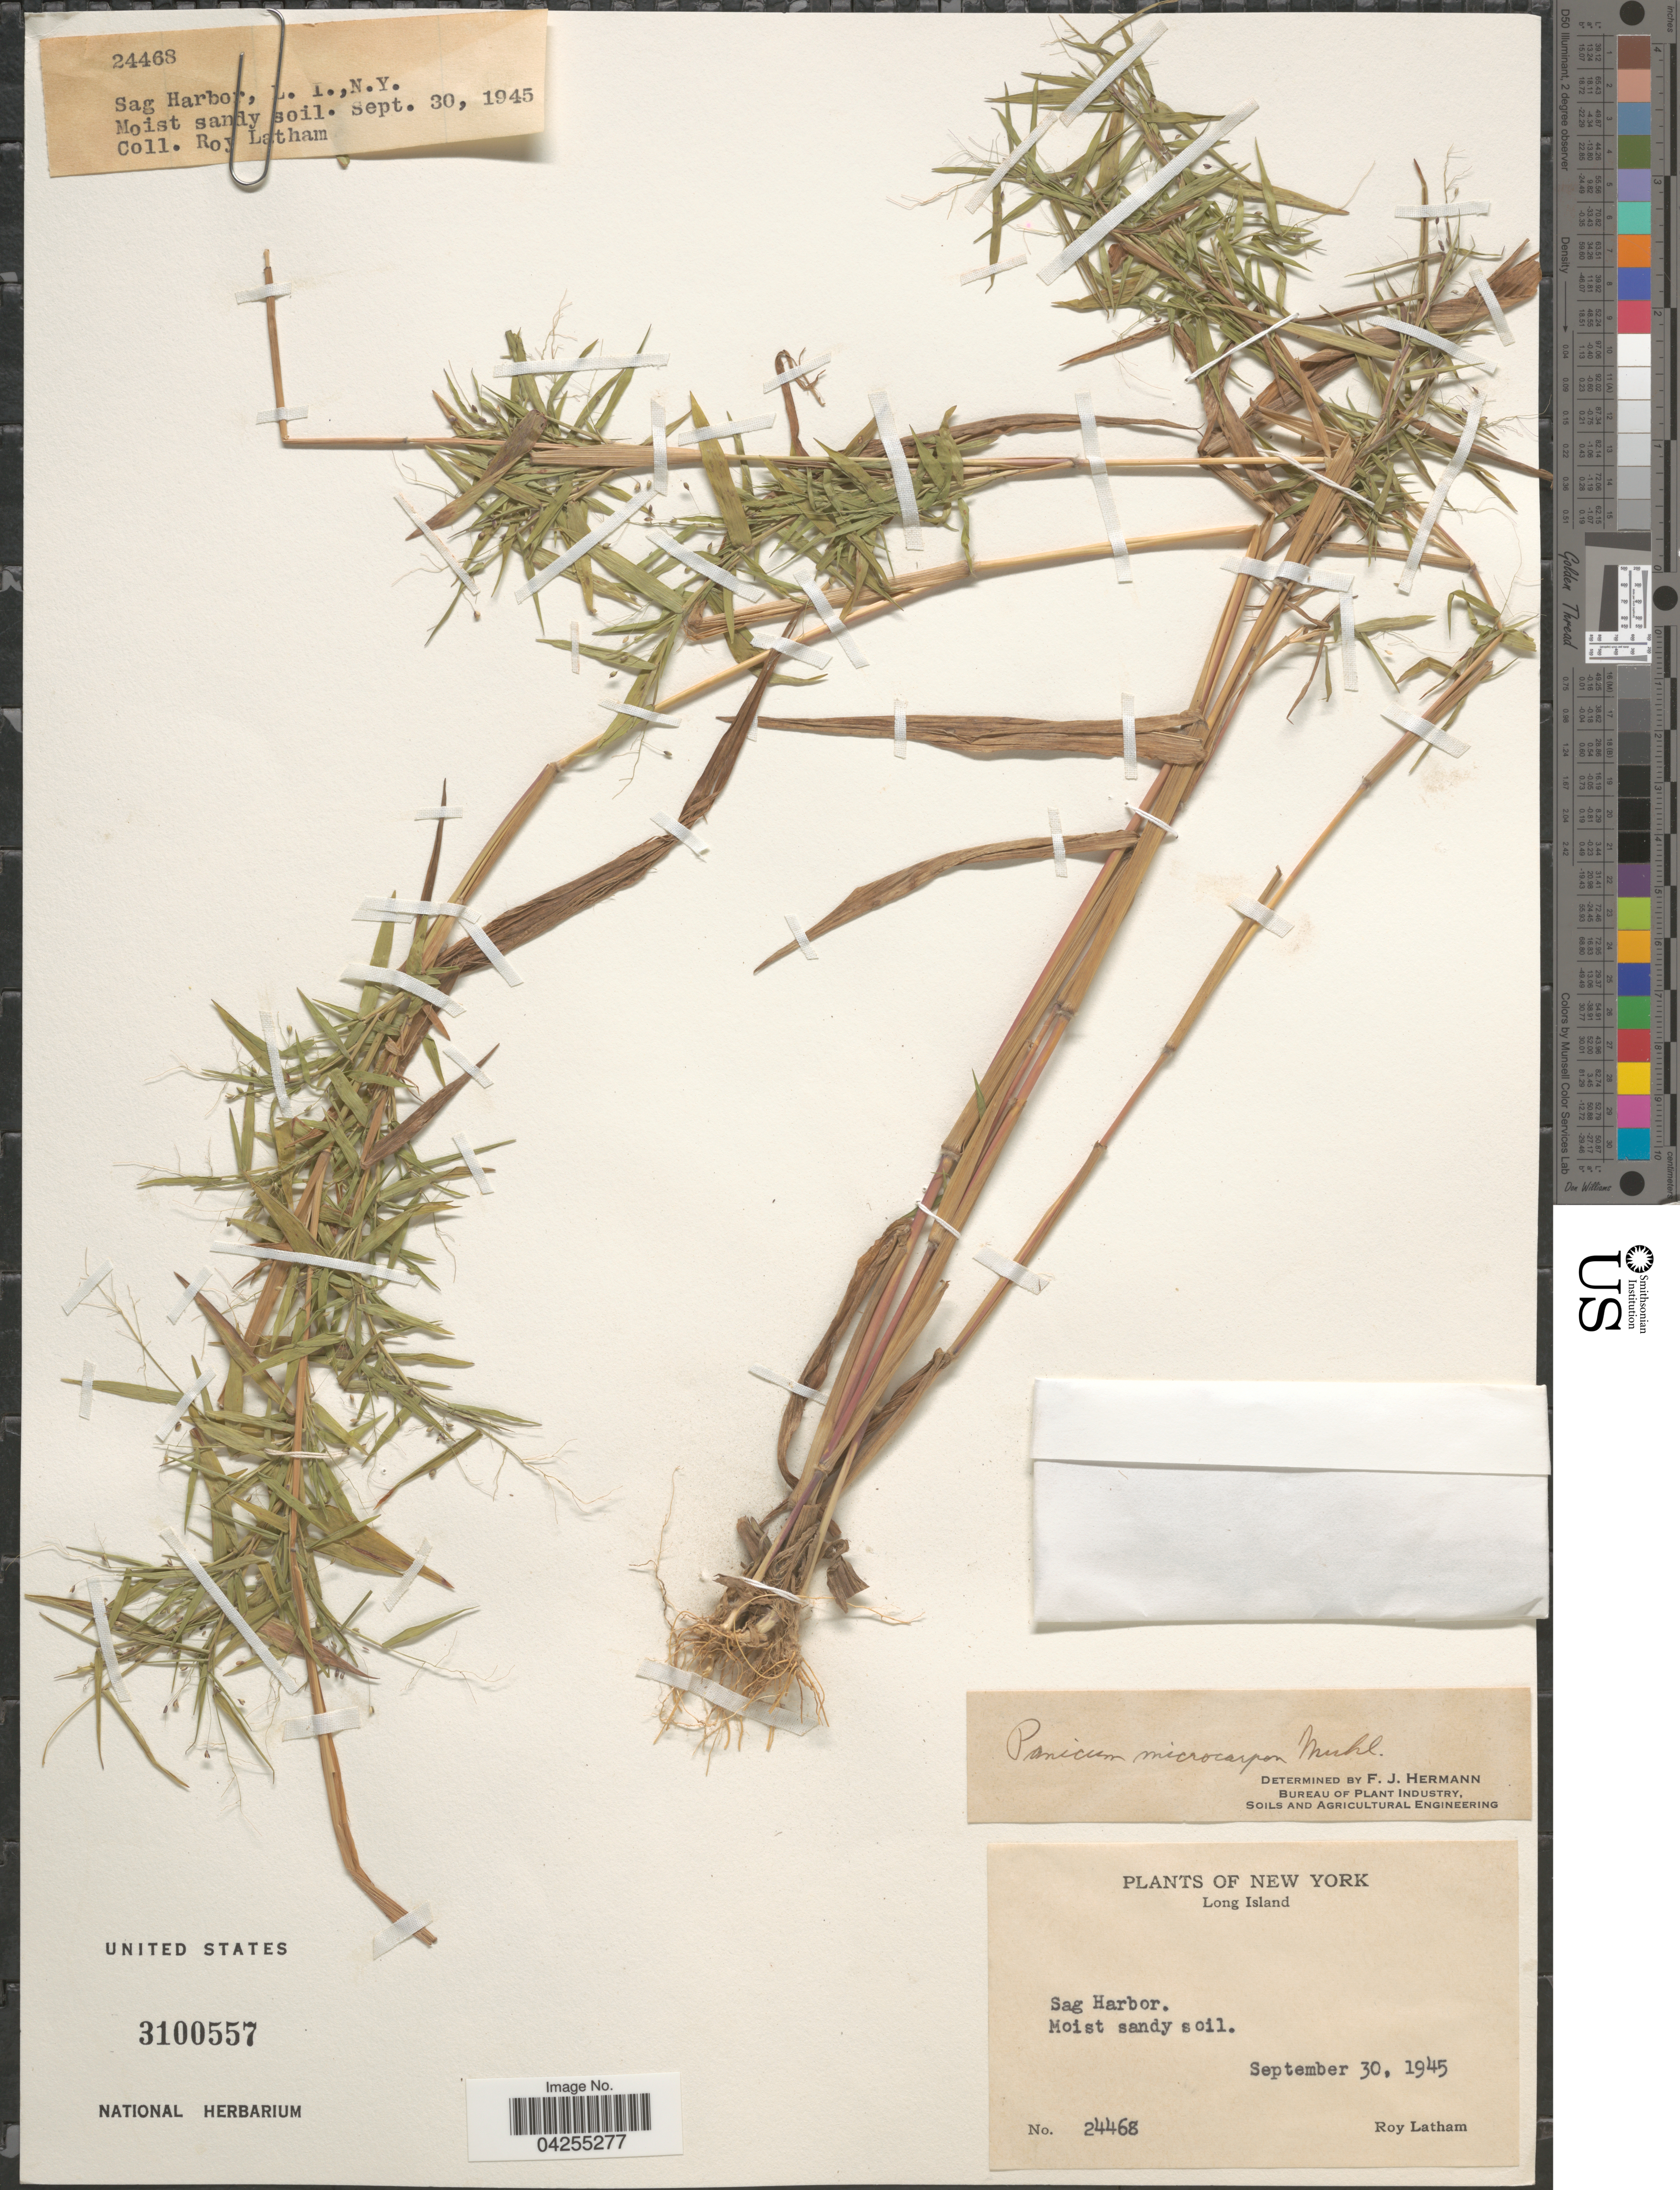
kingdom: Plantae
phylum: Tracheophyta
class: Liliopsida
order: Poales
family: Poaceae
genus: Dichanthelium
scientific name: Dichanthelium dichotomum var. dichotomum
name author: (L.) Gould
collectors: R. Latham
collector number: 24468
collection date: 1945-09-30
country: United States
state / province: New York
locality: Long Island. Sag Harbor.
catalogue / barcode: US 3100557